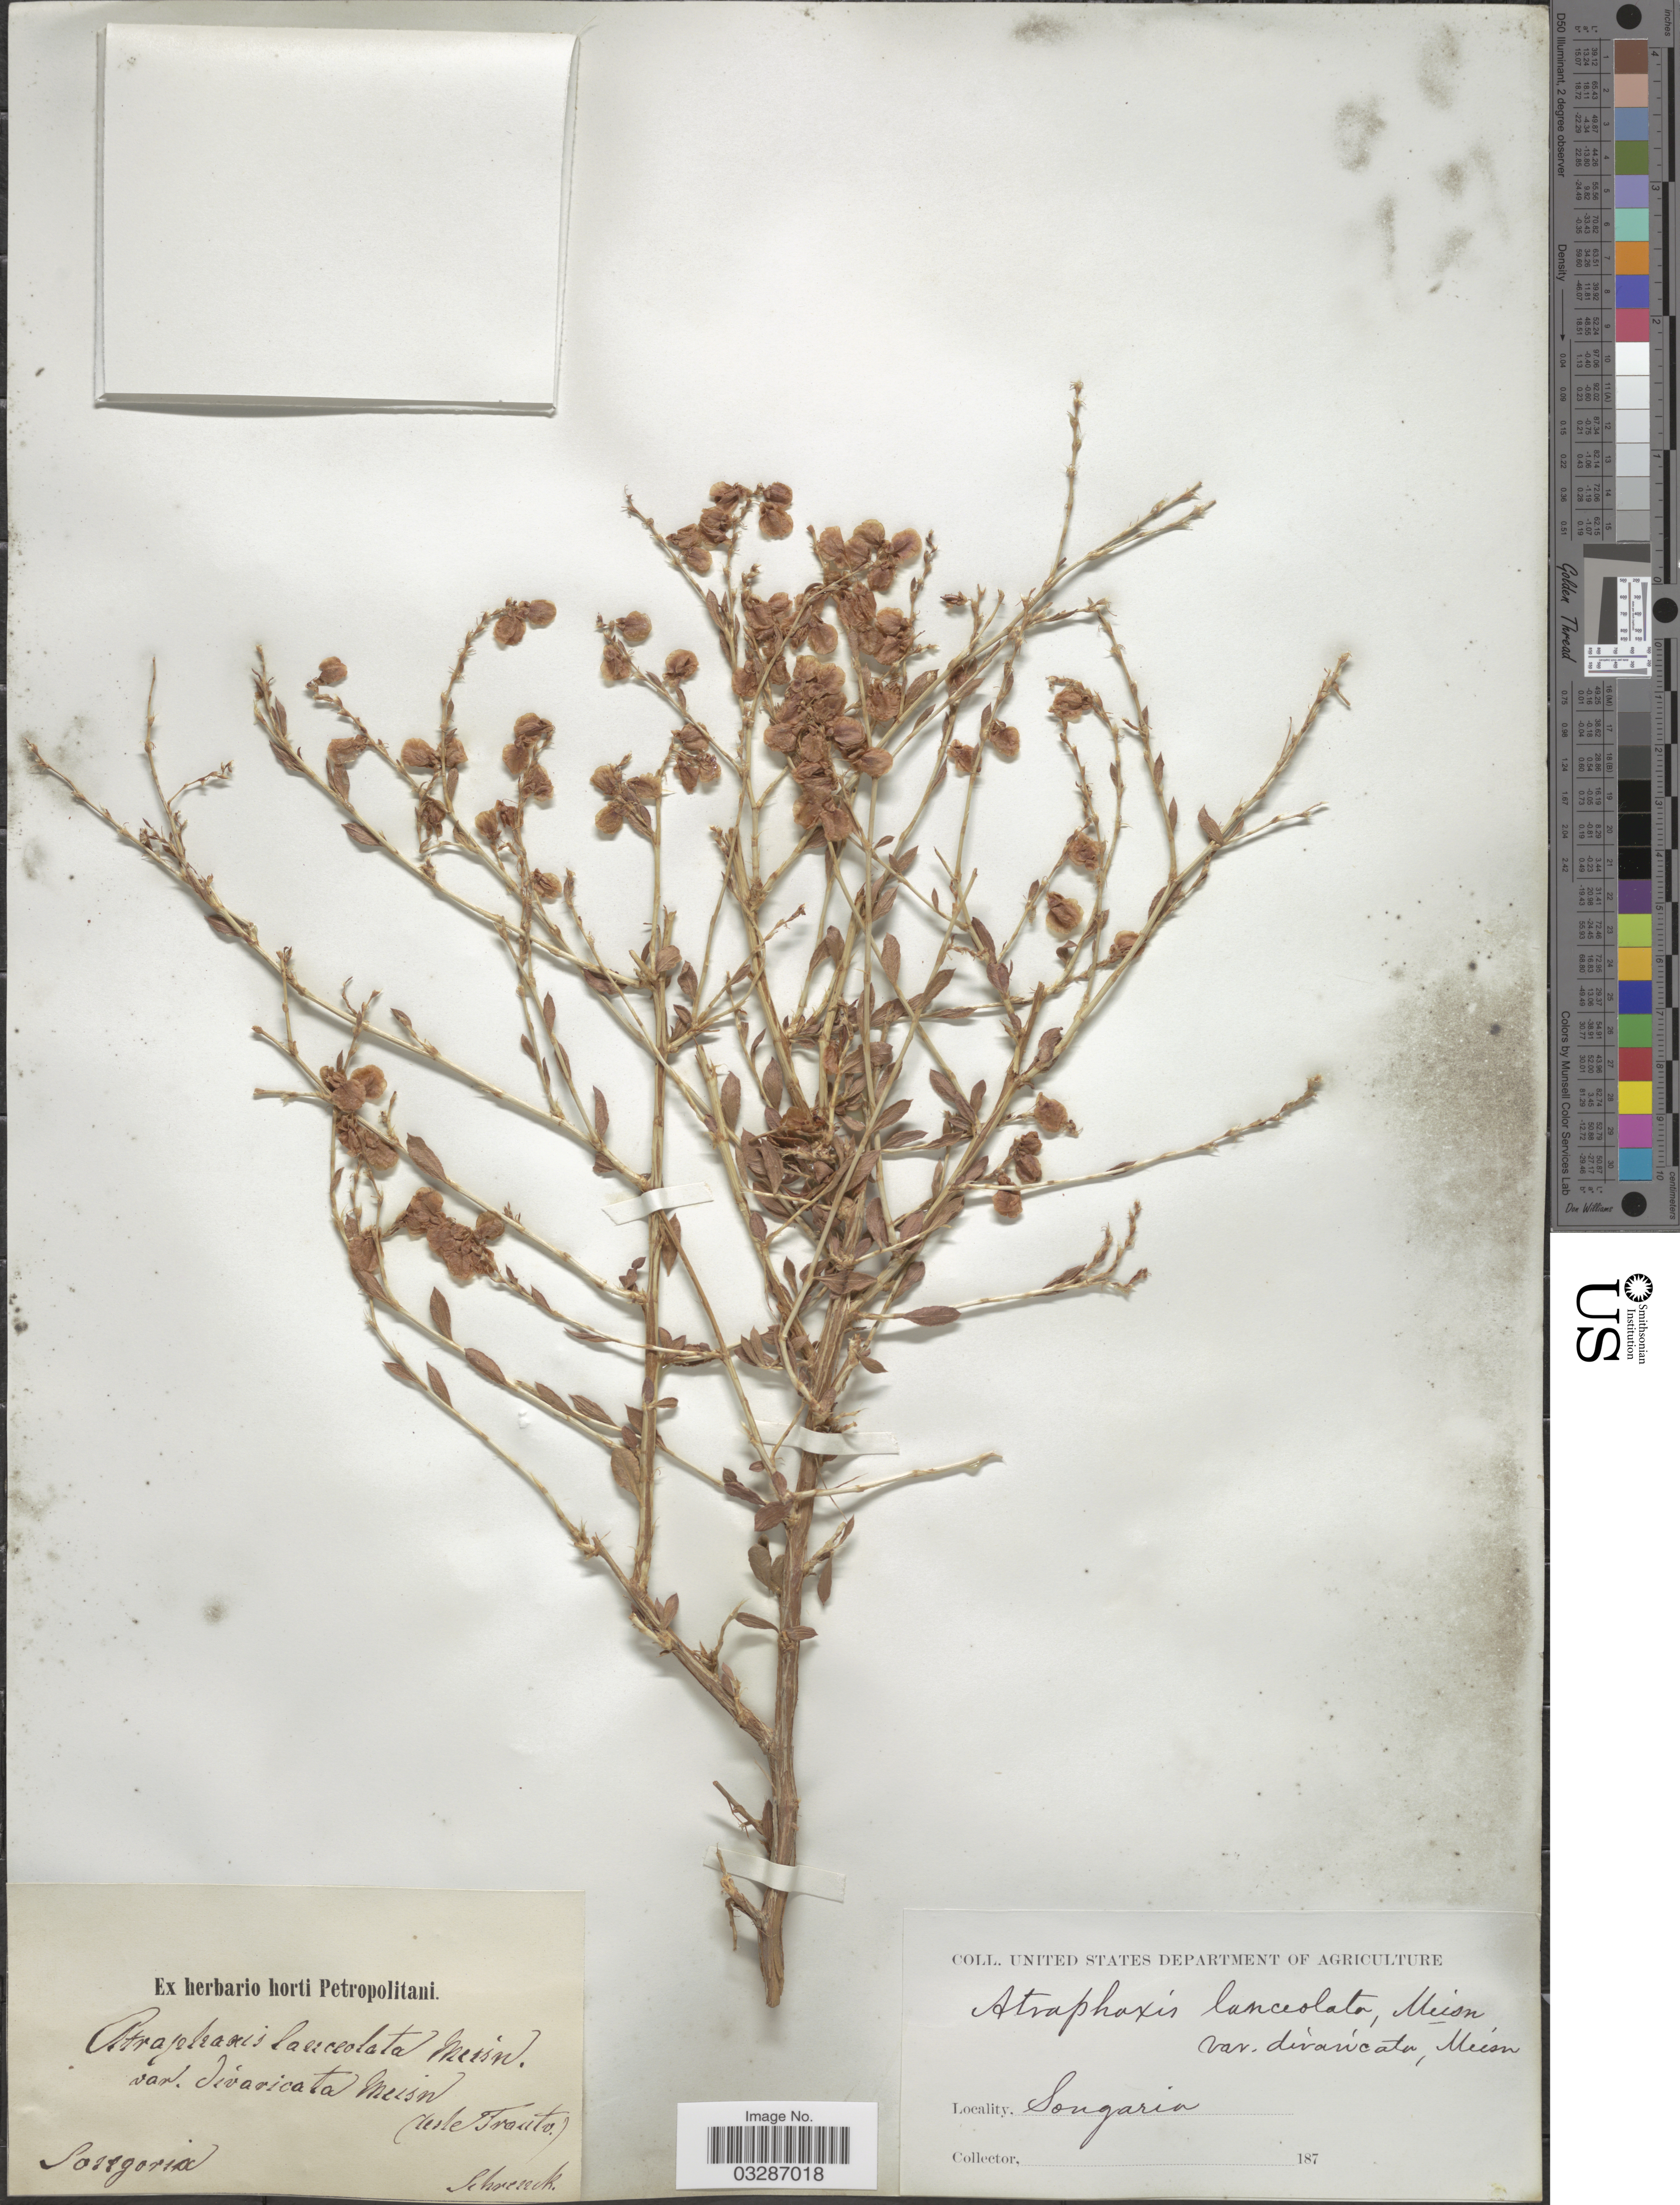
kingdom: Plantae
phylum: Tracheophyta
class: Magnoliopsida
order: Caryophyllales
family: Polygonaceae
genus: Atraphaxis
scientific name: Atraphaxis frutescens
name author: (L.) K. Koch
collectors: A.G. Schrenk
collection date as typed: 187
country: China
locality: Songaria.